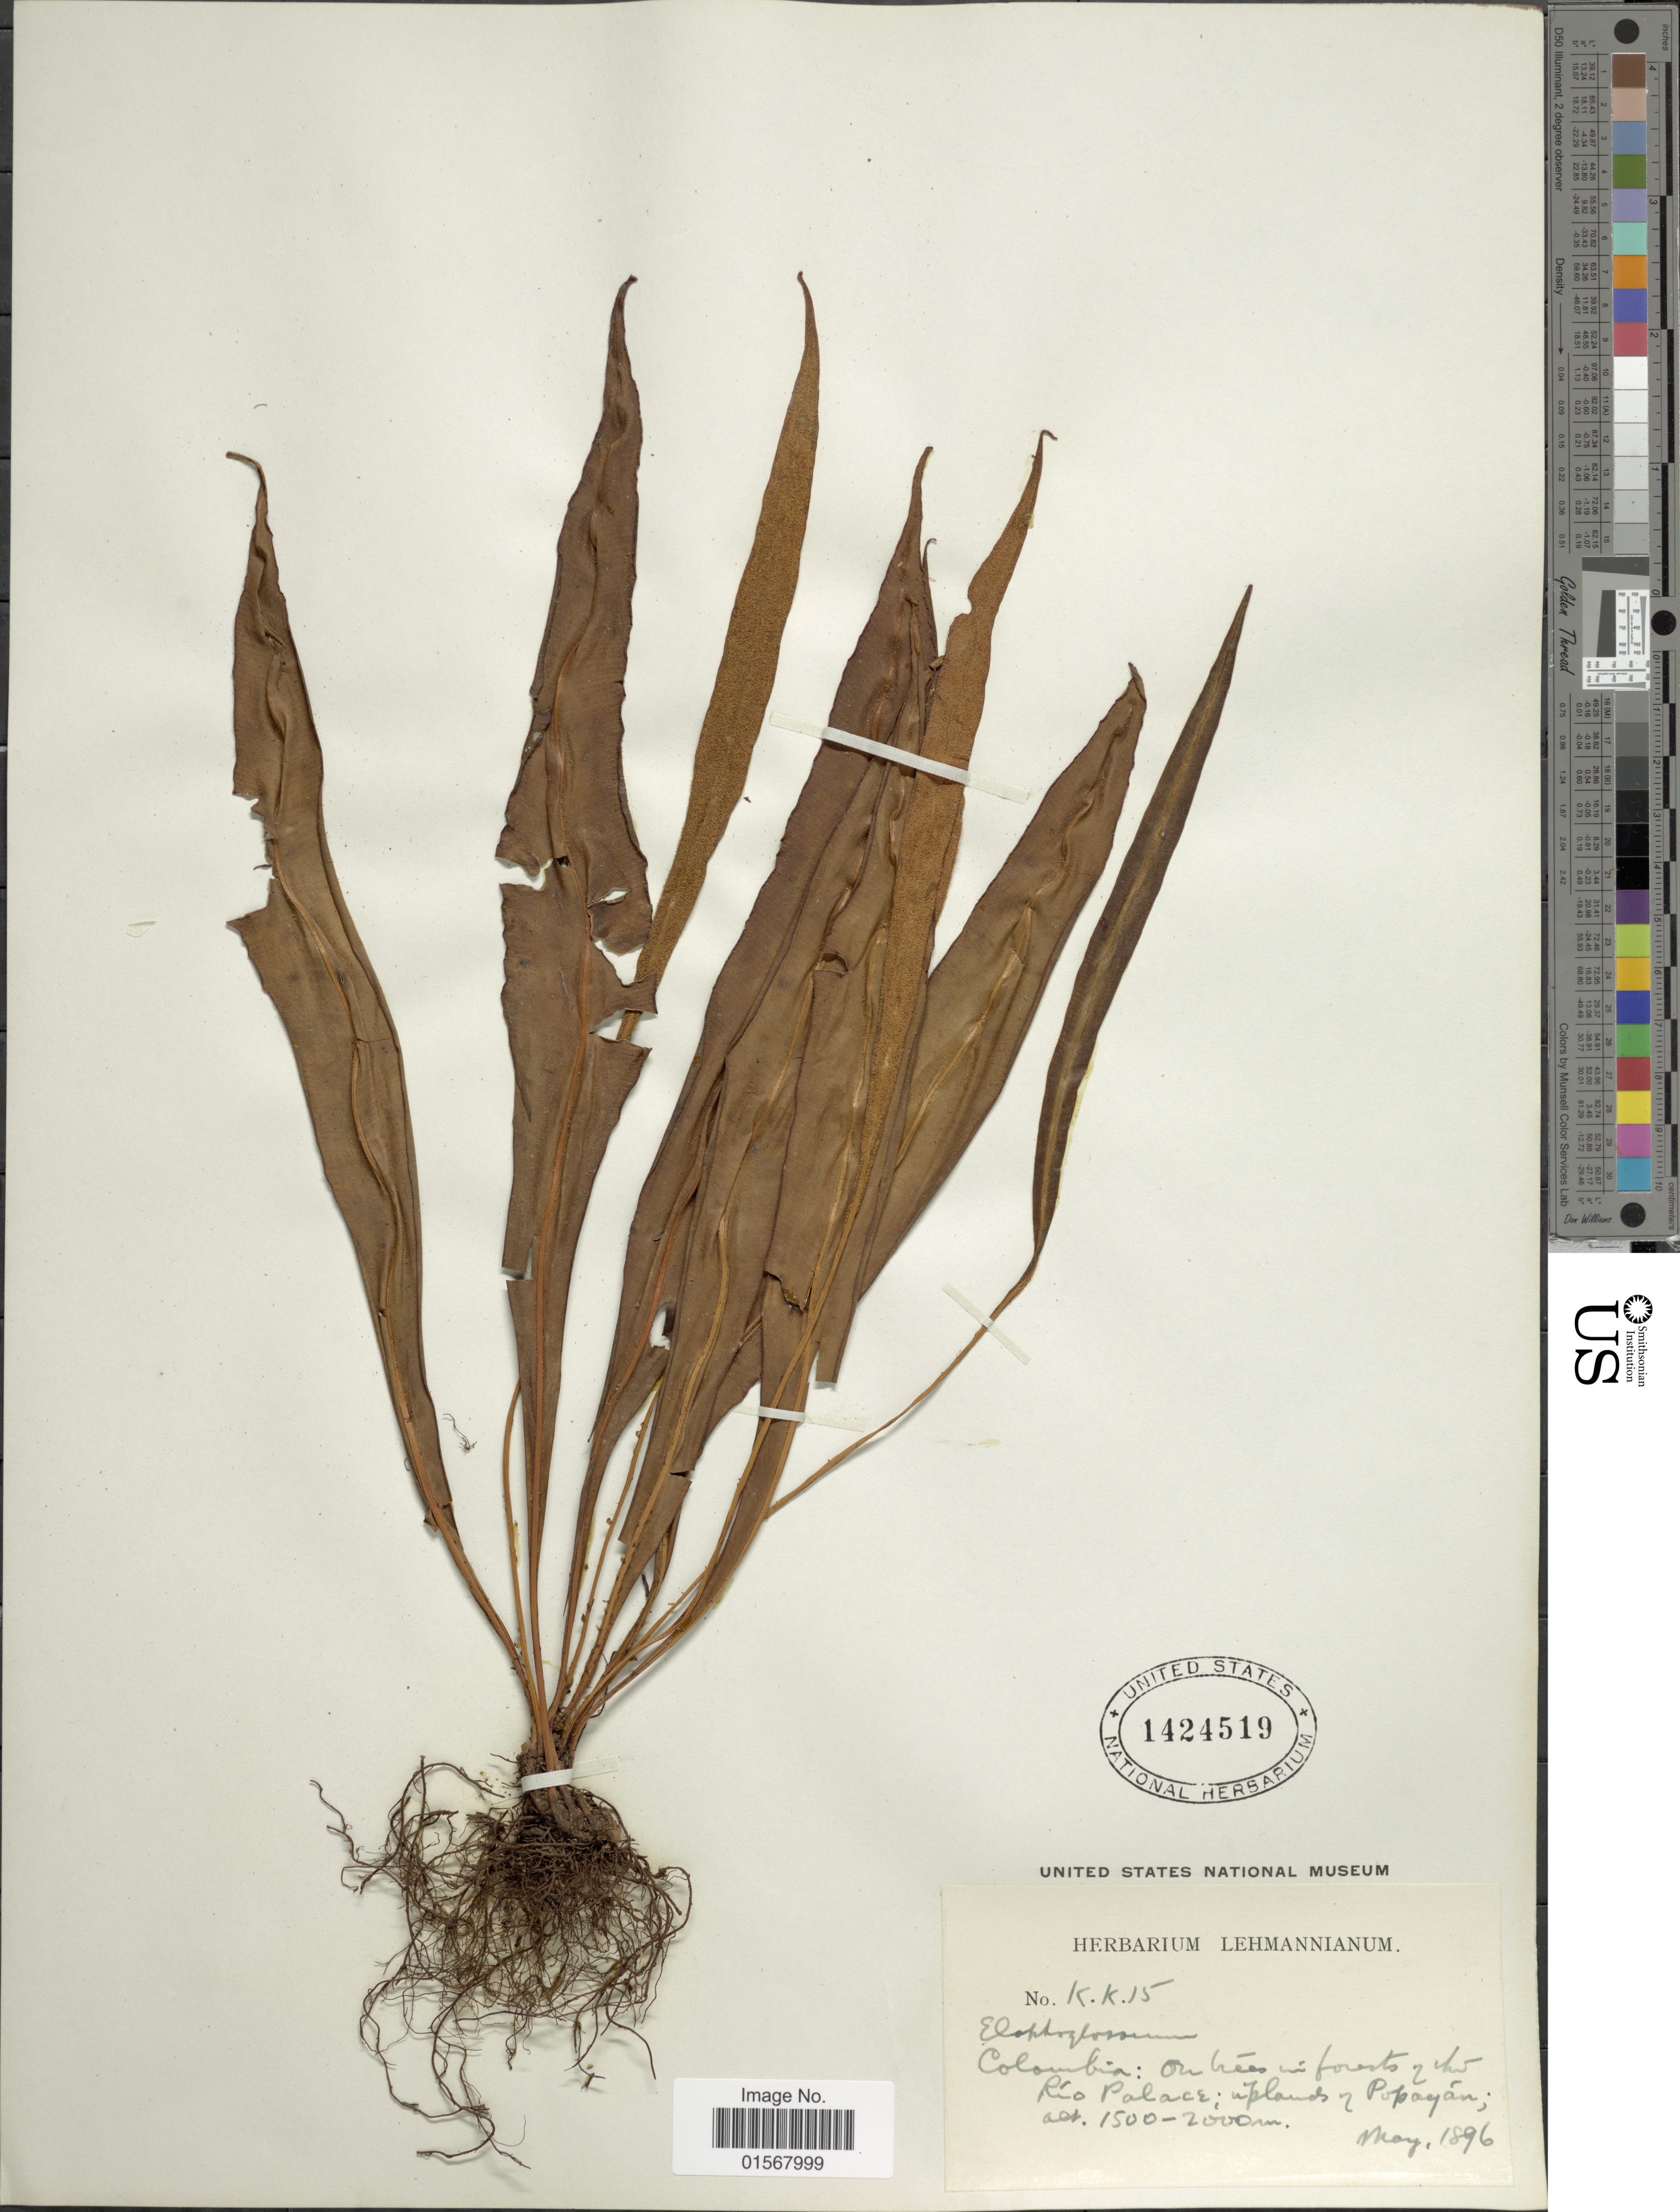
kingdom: Plantae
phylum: Tracheophyta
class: Polypodiopsida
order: Polypodiales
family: Dryopteridaceae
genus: Elaphoglossum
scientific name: Elaphoglossum sp.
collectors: ex herb. Lehmannianum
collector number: KK15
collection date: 1896-05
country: Colombia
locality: Colombia: on trees in forests, Rio Palace; uplands of Popayan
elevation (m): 1500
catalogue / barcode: US 1424519